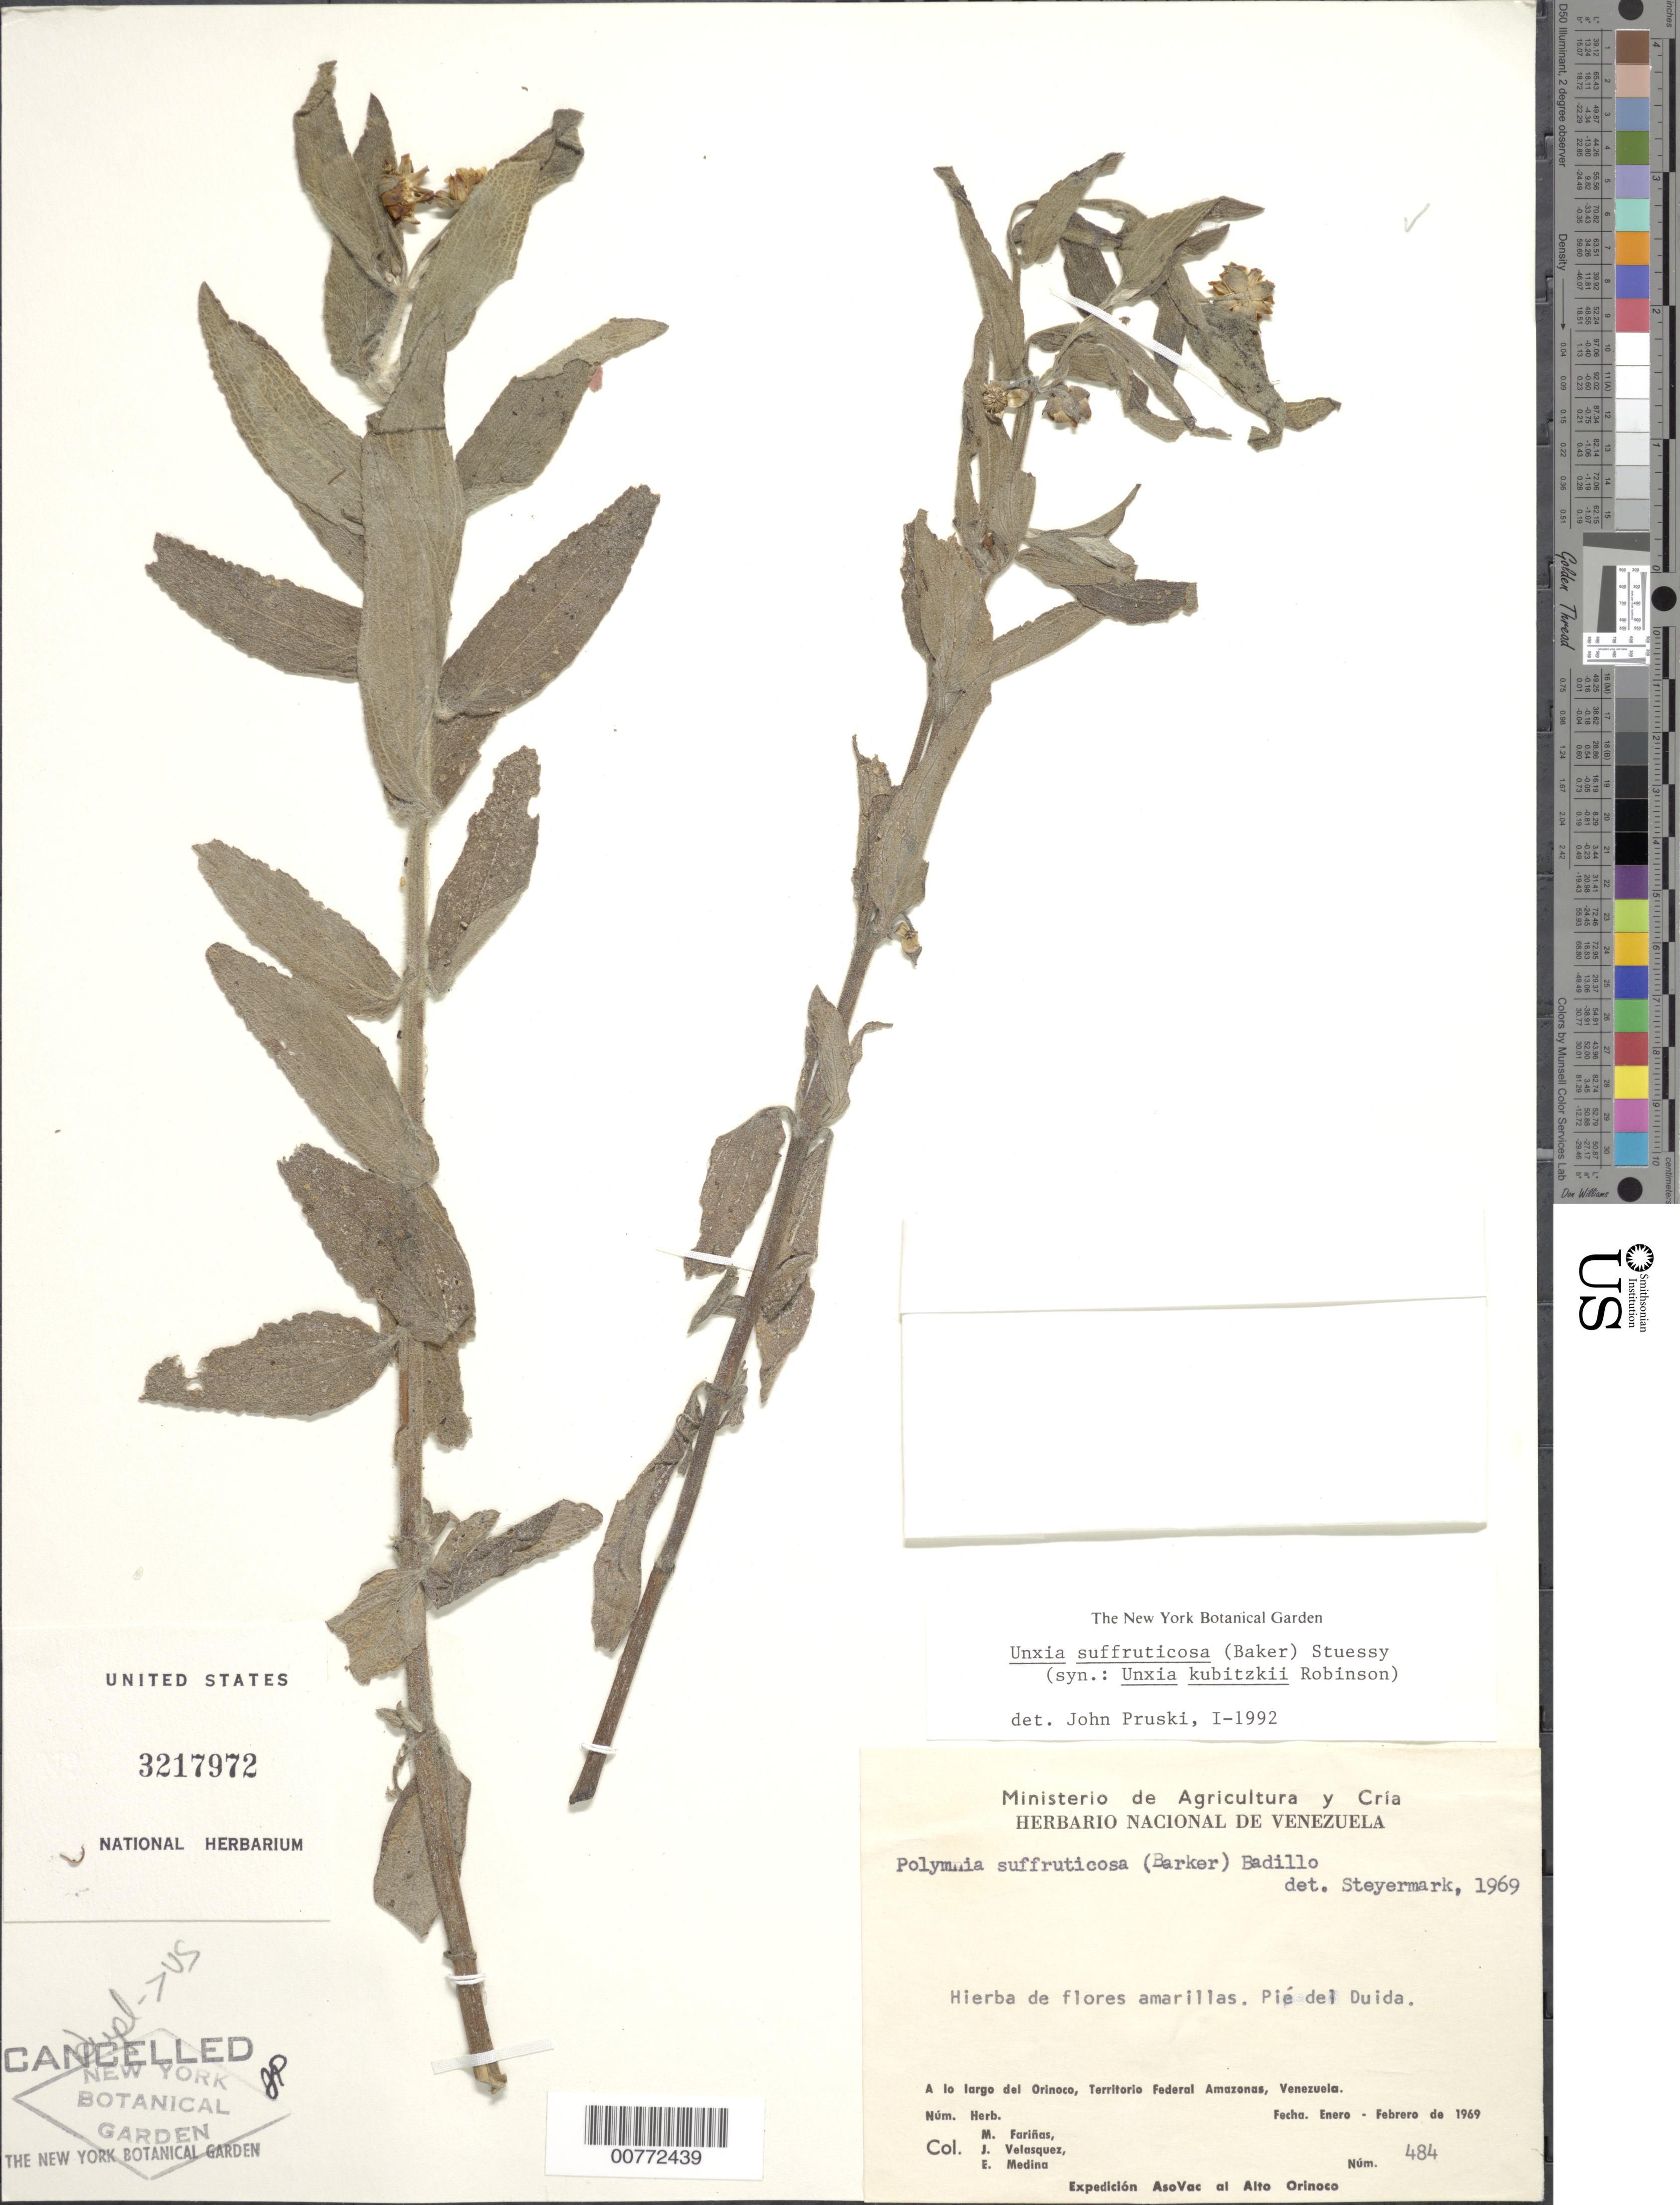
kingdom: Plantae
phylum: Tracheophyta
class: Magnoliopsida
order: Asterales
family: Asteraceae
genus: Unxia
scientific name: Unxia suffruticosa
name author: (Baker) Steussy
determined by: Pruski, J. F.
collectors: M. Fariñas, J. Velasquez & E. Medina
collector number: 484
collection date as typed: Jan-69 to Feb-69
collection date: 1969-01/1969-02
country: Venezuela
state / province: Amazonas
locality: Cerro Duida, Río Orinoco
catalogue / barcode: US 3217972